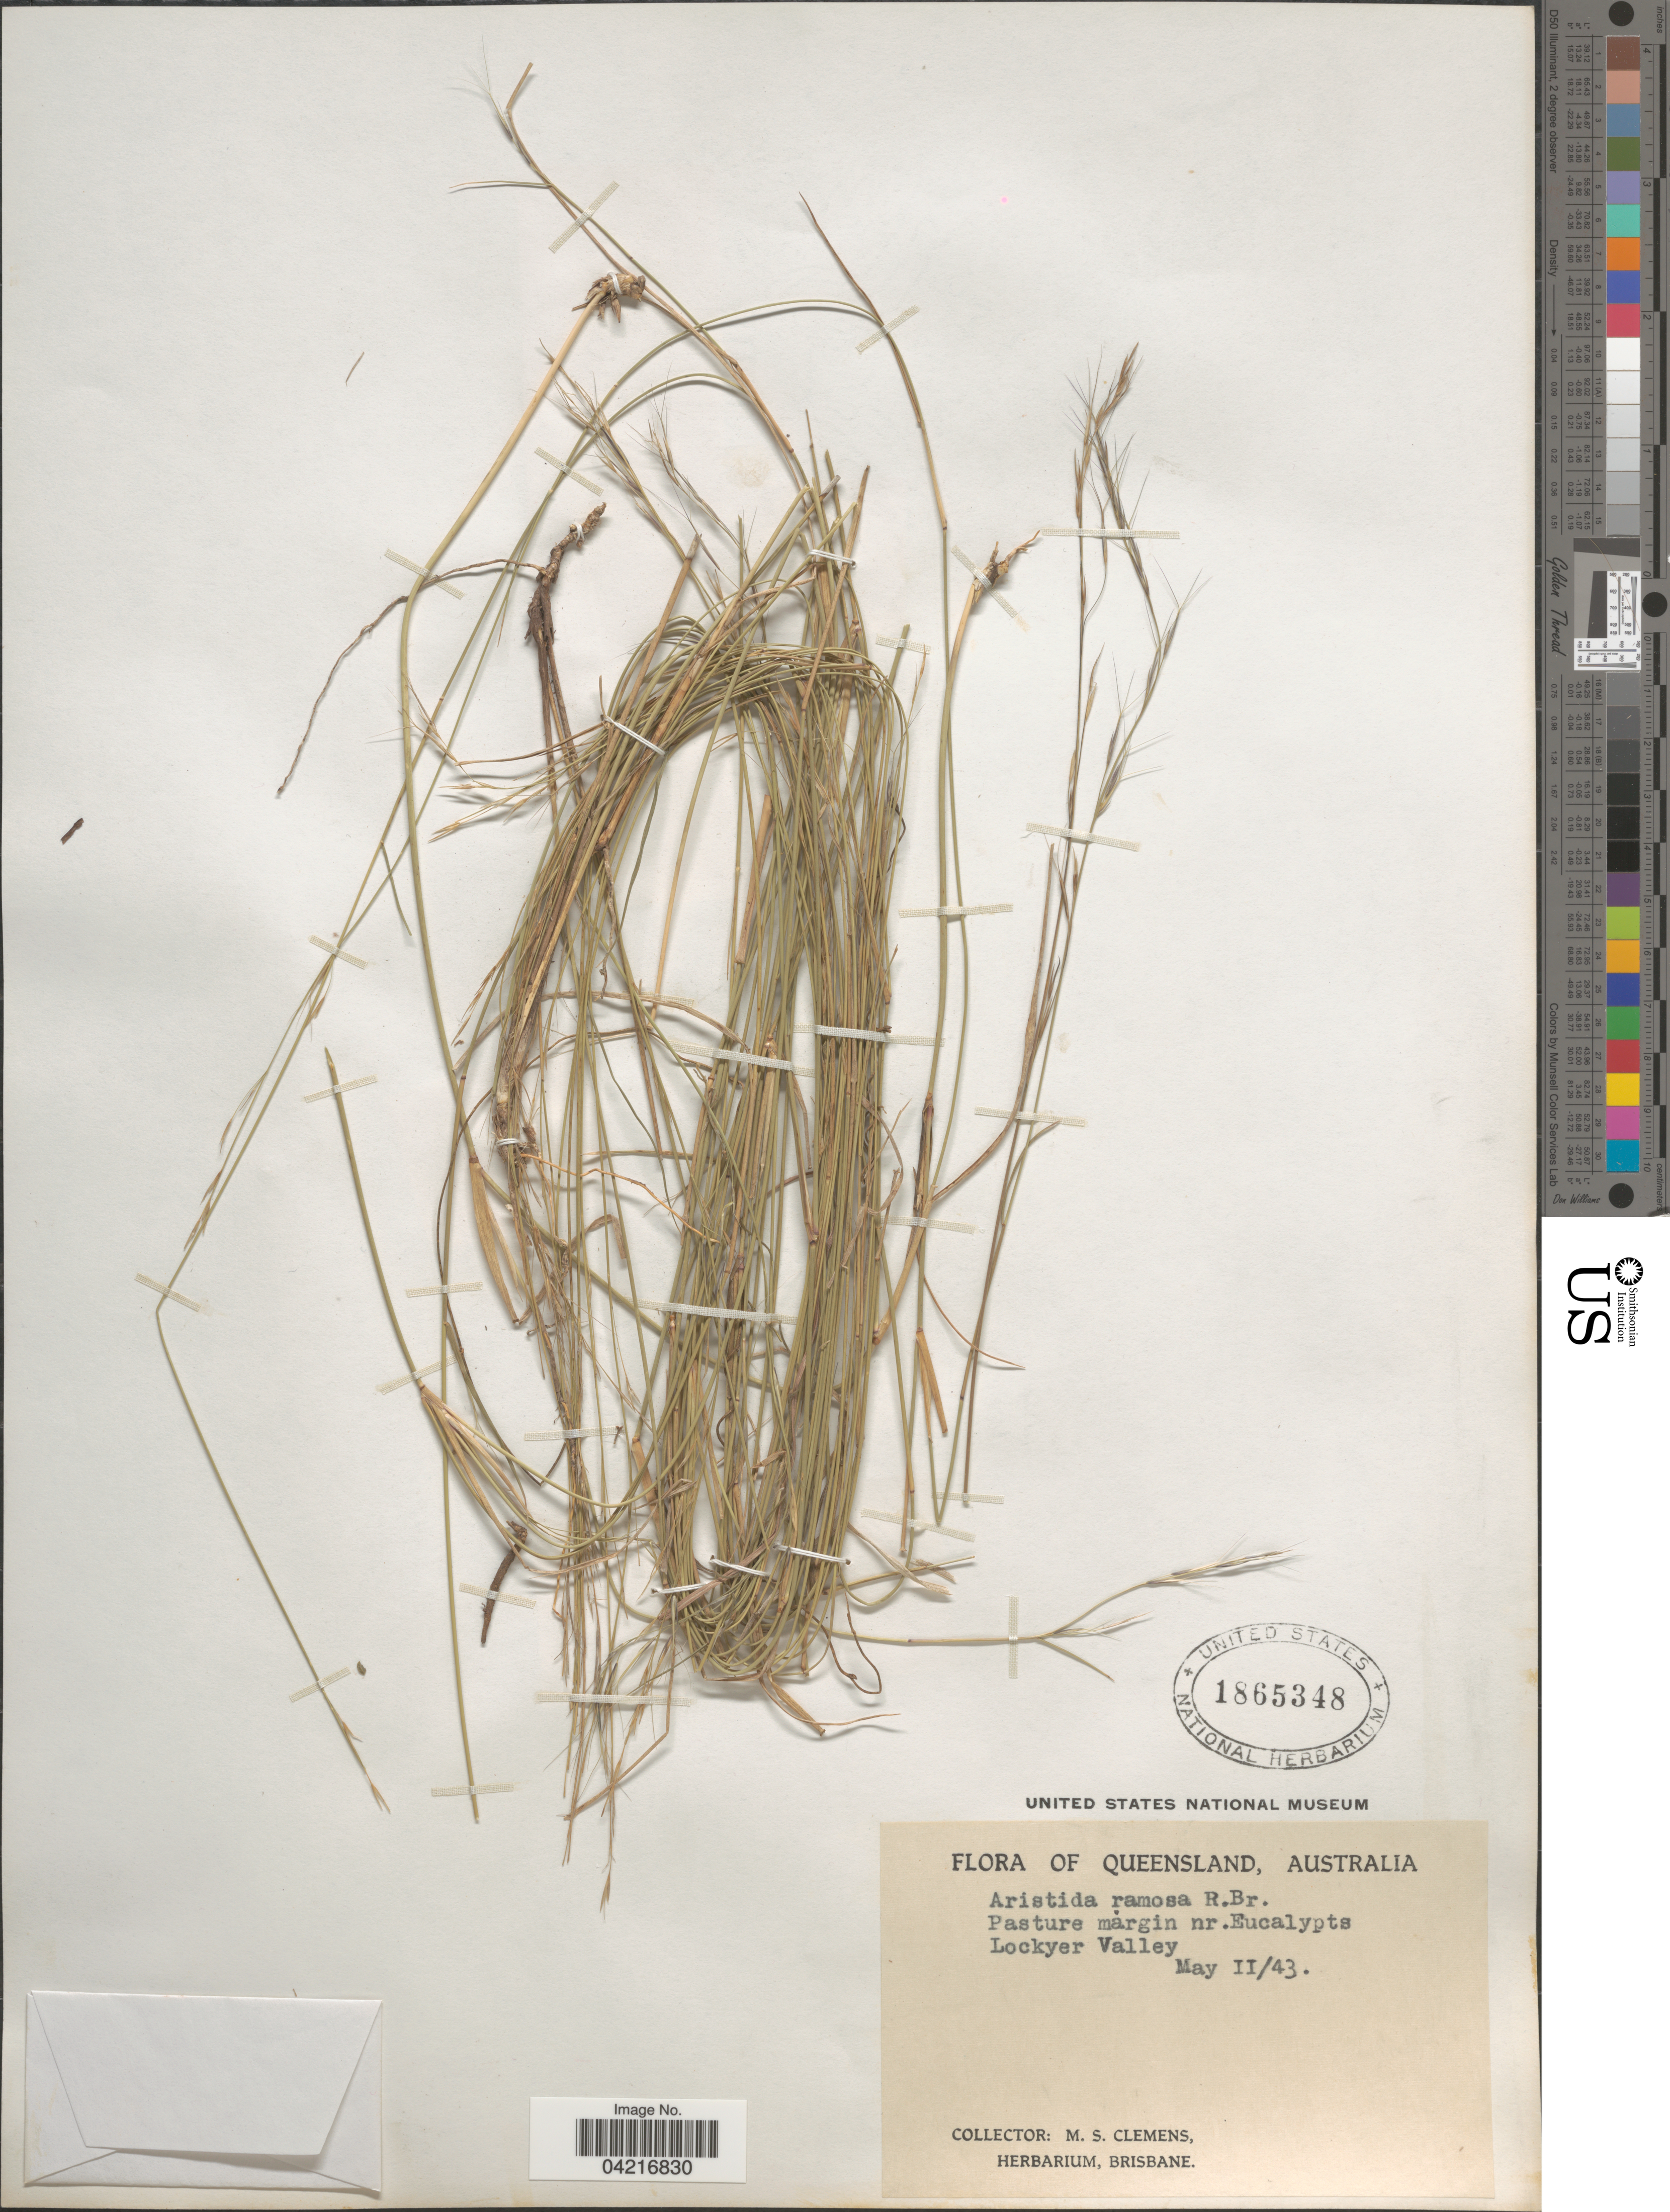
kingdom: Plantae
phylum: Tracheophyta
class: Liliopsida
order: Poales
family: Poaceae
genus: Aristida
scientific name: Aristida ramosa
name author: R. Br.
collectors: M. S. Clemens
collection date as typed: Transcribed d/m/y: 2/5/43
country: Australia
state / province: Queensland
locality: Lockyer Valley.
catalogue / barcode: US 1865348